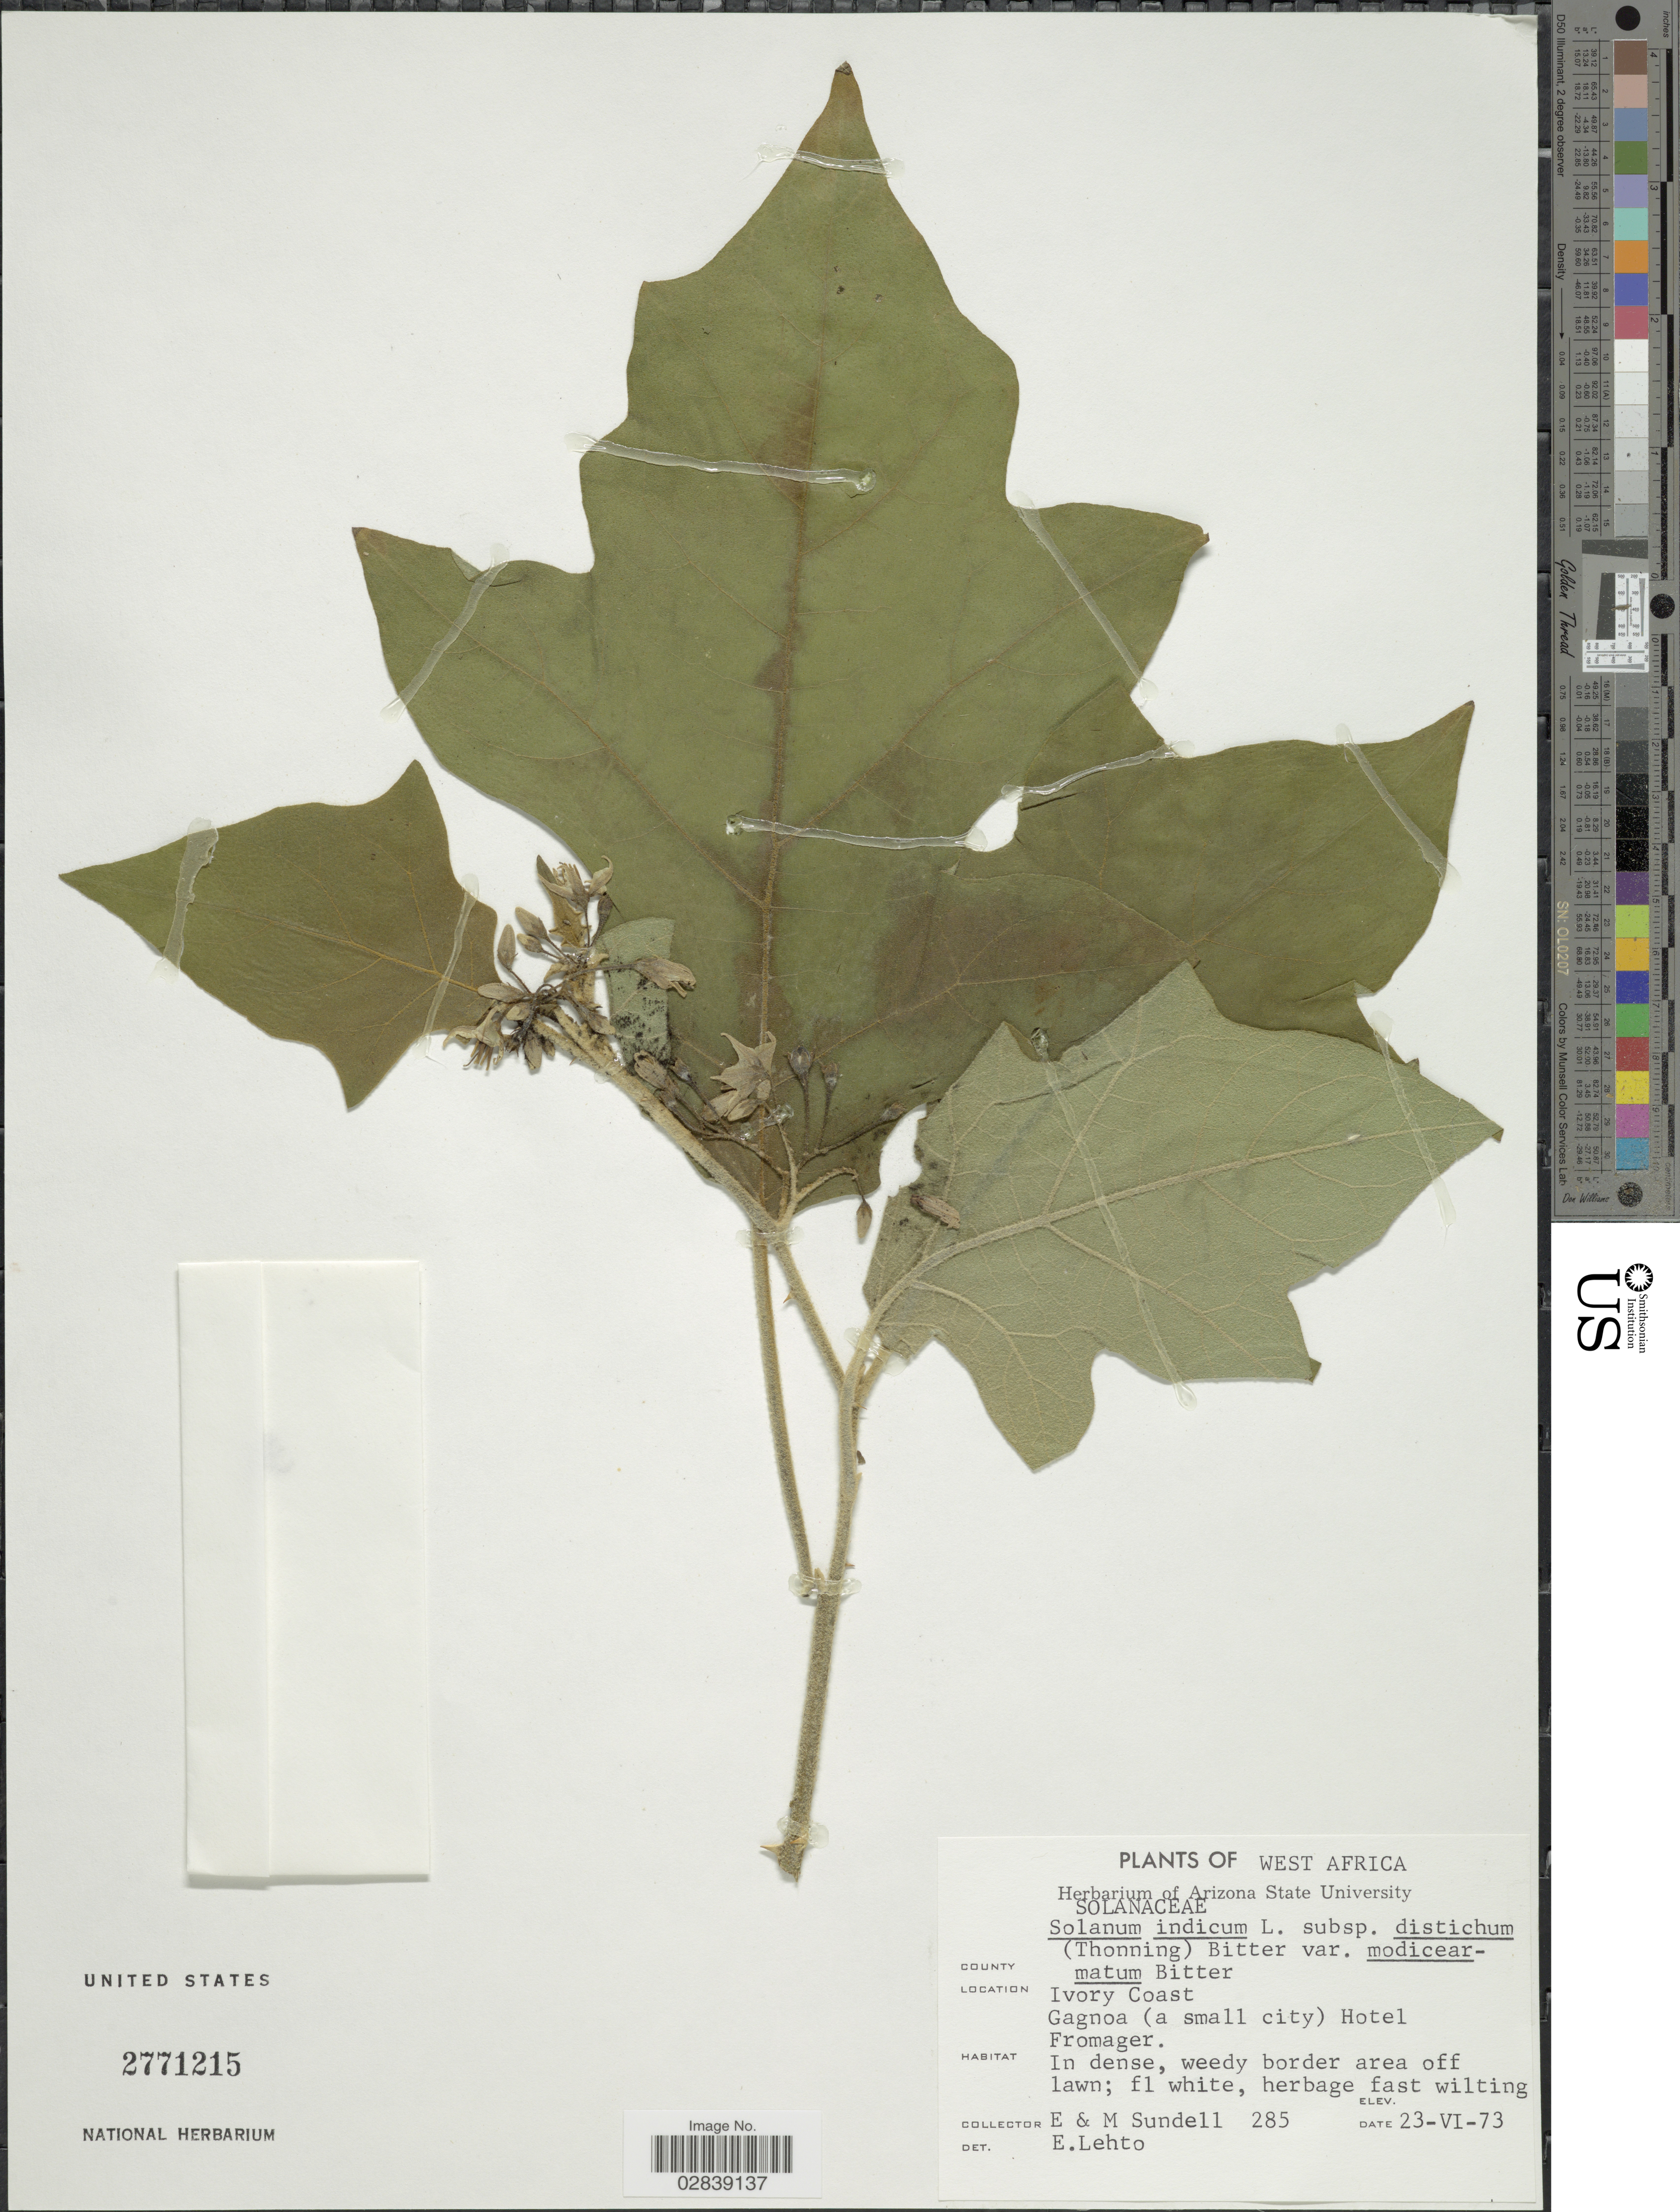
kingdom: Plantae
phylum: Tracheophyta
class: Magnoliopsida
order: Solanales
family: Solanaceae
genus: Solanum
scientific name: Solanum anguivi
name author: Lam.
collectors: E. Sundell & M. Sundell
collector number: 285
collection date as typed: Transcribed d/m/y: 23/6/73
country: Ivory Coast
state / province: Gôh-Djiboua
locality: West Africa. Gagnoa (a small city) Hotel.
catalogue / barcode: US 2771215